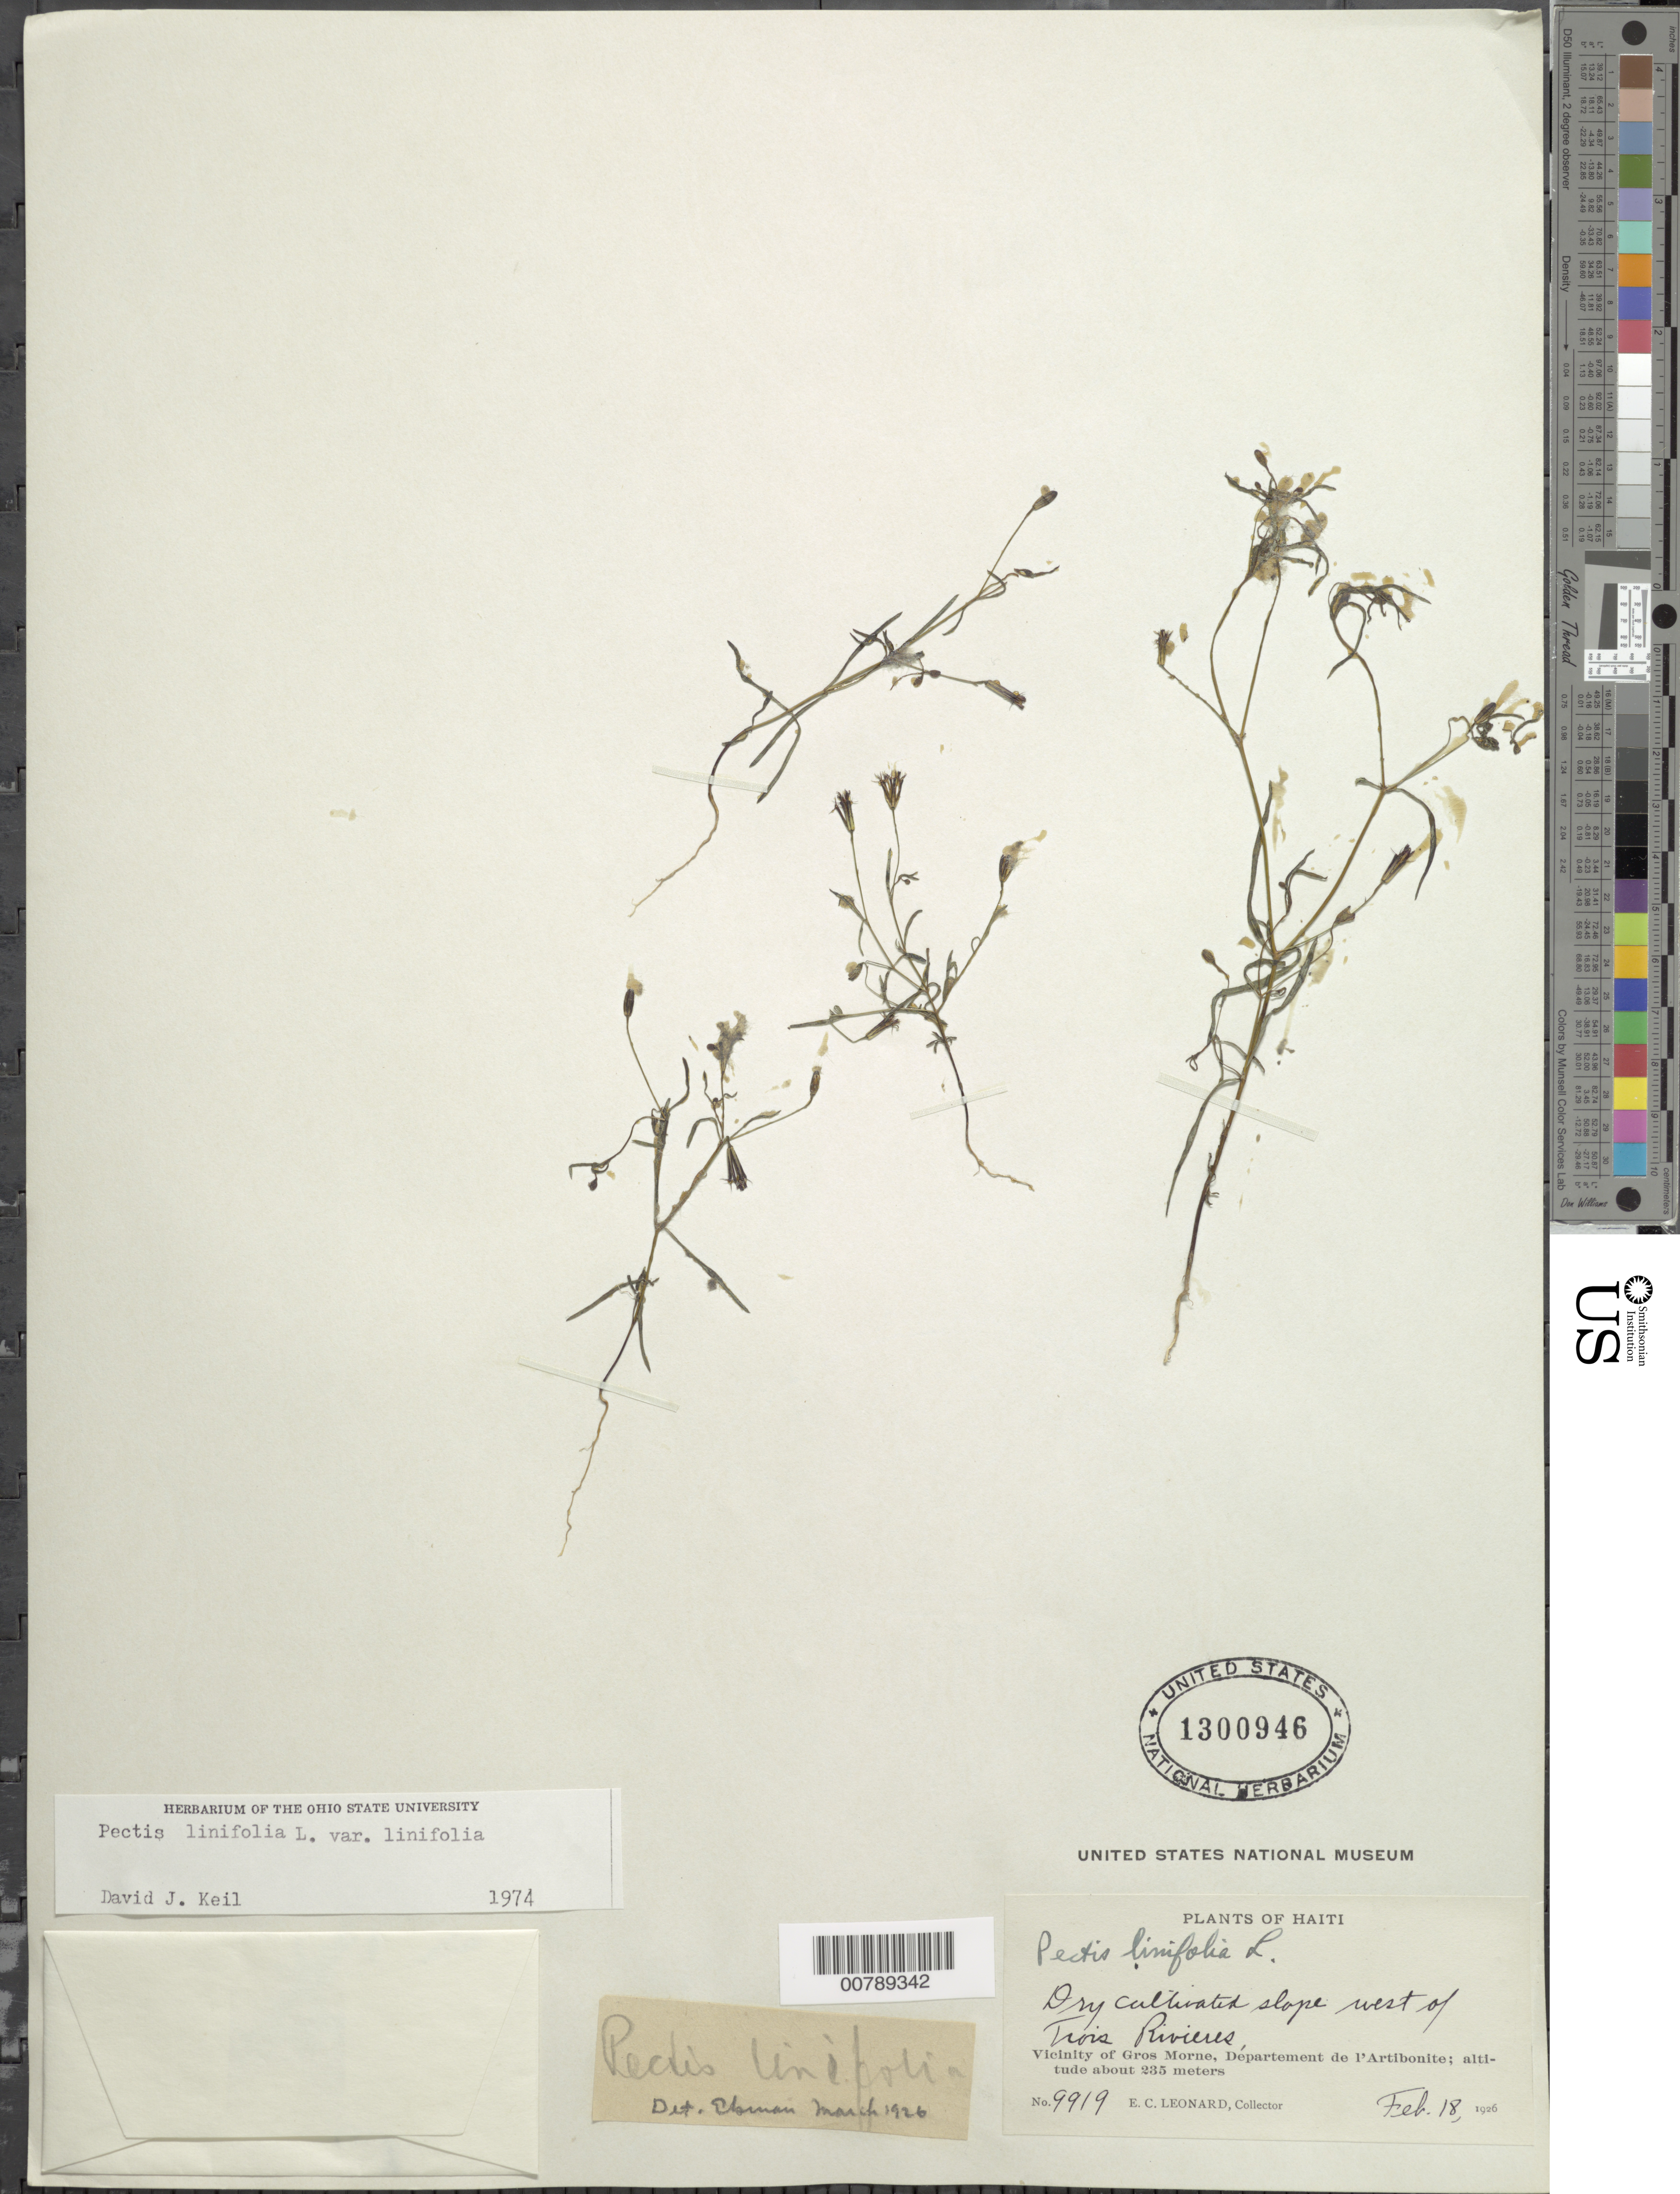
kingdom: Plantae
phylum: Tracheophyta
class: Magnoliopsida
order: Asterales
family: Asteraceae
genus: Pectis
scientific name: Pectis linifolia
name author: L.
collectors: E. C. Leonard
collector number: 9919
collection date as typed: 18 Feb 1926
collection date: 1926-02-18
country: Haiti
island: Hispaniola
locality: Vicinity of Gros Morne, Département de l'Artibonite. Dry cultivated slope west of Trois Rivieres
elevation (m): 235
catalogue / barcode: US 1300946